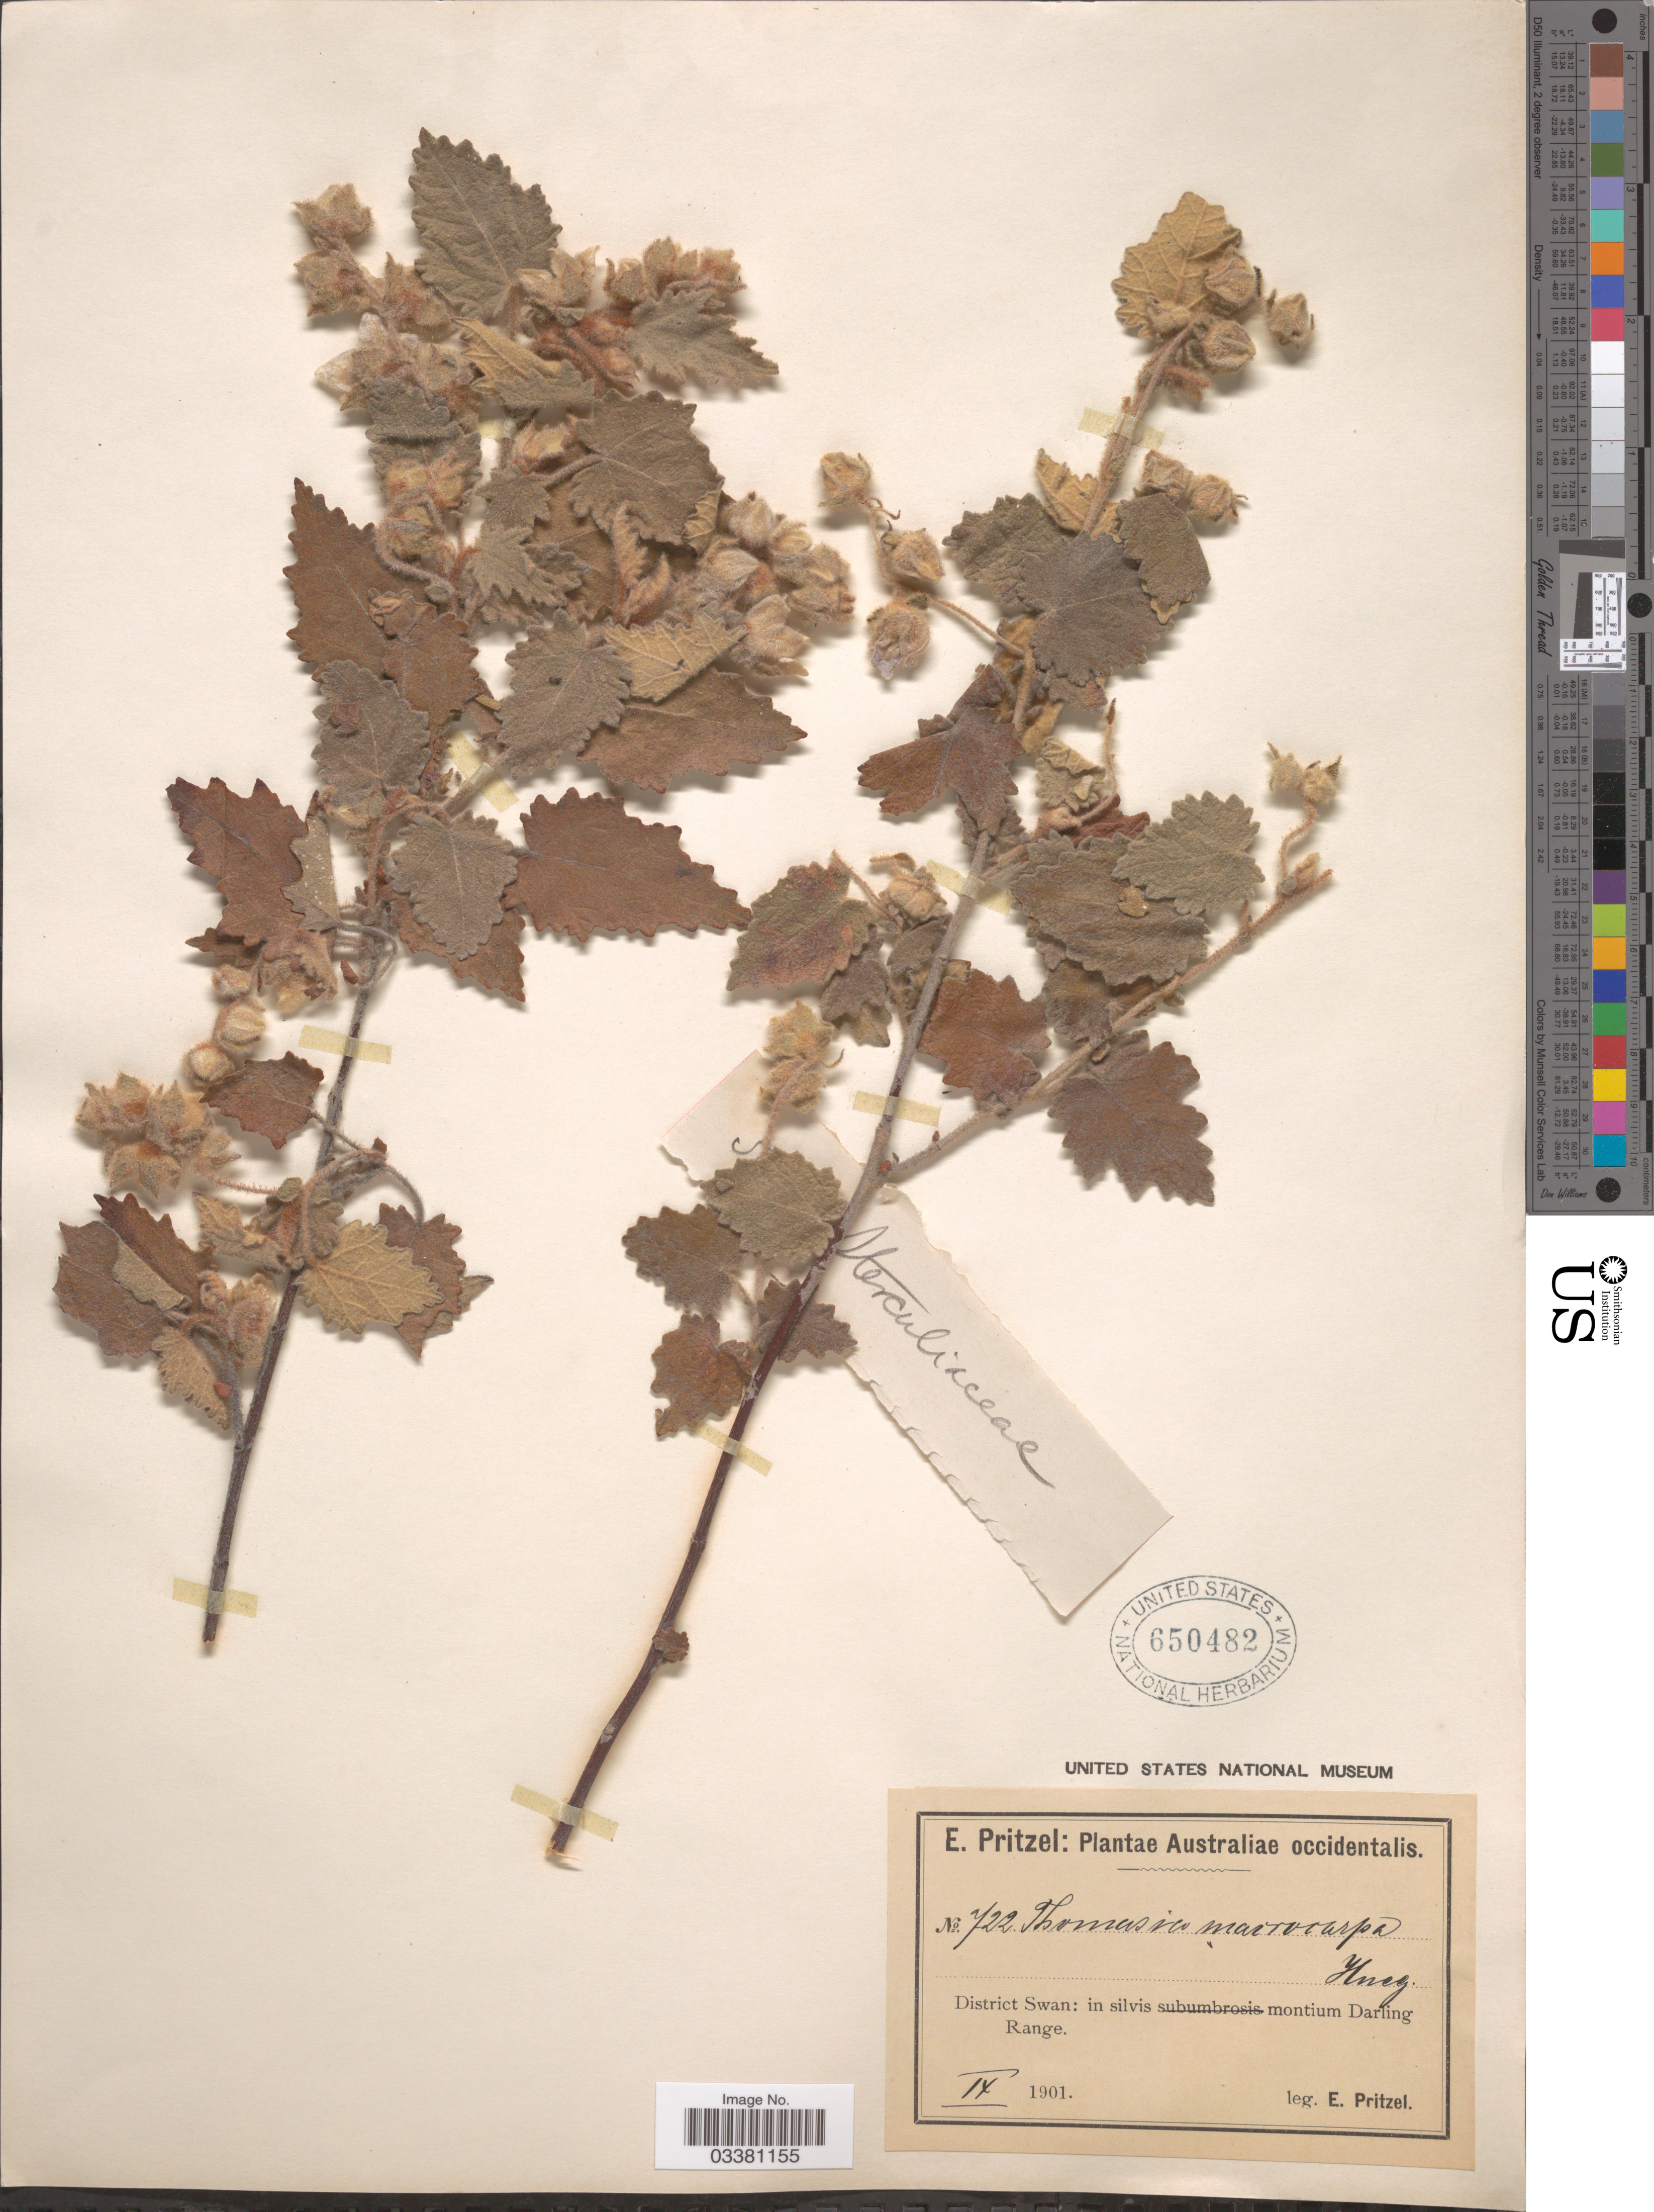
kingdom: Plantae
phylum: Tracheophyta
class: Magnoliopsida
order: Malvales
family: Malvaceae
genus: Thomasia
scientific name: Thomasia macrocarpa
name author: Endl.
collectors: E. G. Pritzel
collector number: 722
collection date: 1901-09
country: Australia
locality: Australiae occidentalis. District Swan: in silvis montium Darling Range.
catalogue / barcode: US 650482